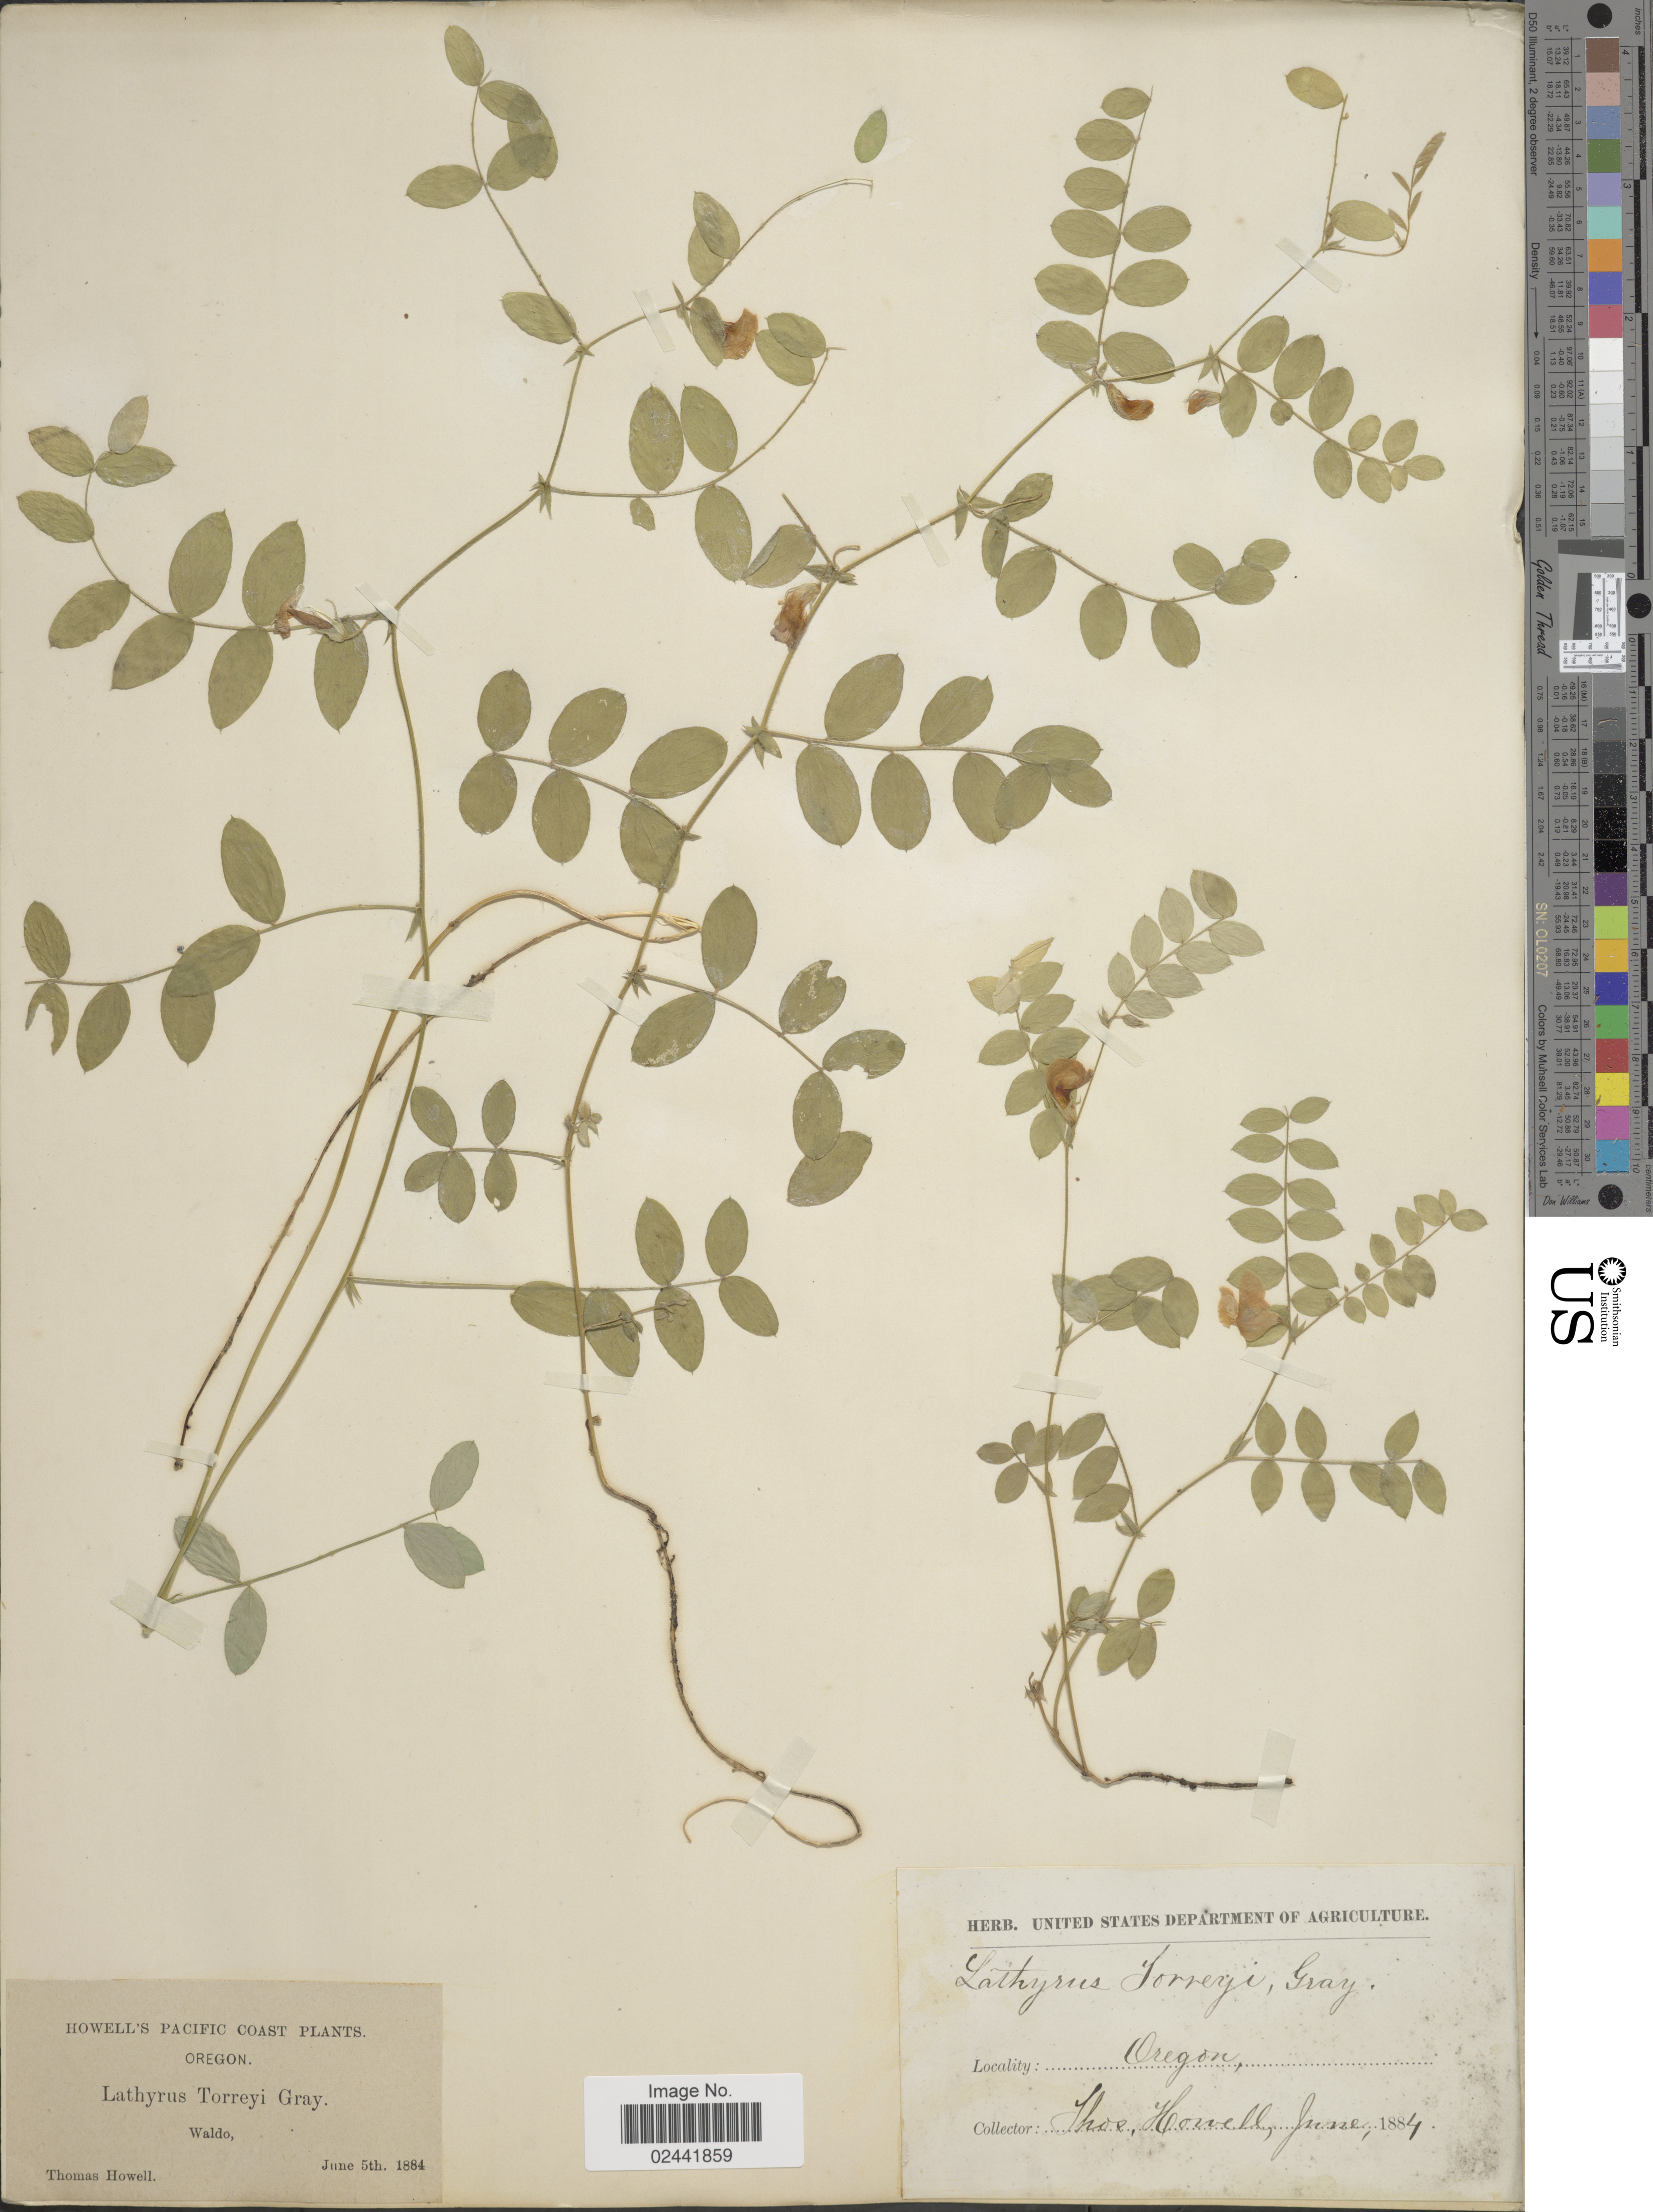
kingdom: Plantae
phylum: Tracheophyta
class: Magnoliopsida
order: Fabales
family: Fabaceae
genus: Lathyrus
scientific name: Lathyrus torreyi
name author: A. Gray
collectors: T. Howell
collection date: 1884-06-05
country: United States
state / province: Oregon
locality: Pacific Coast. Waldo